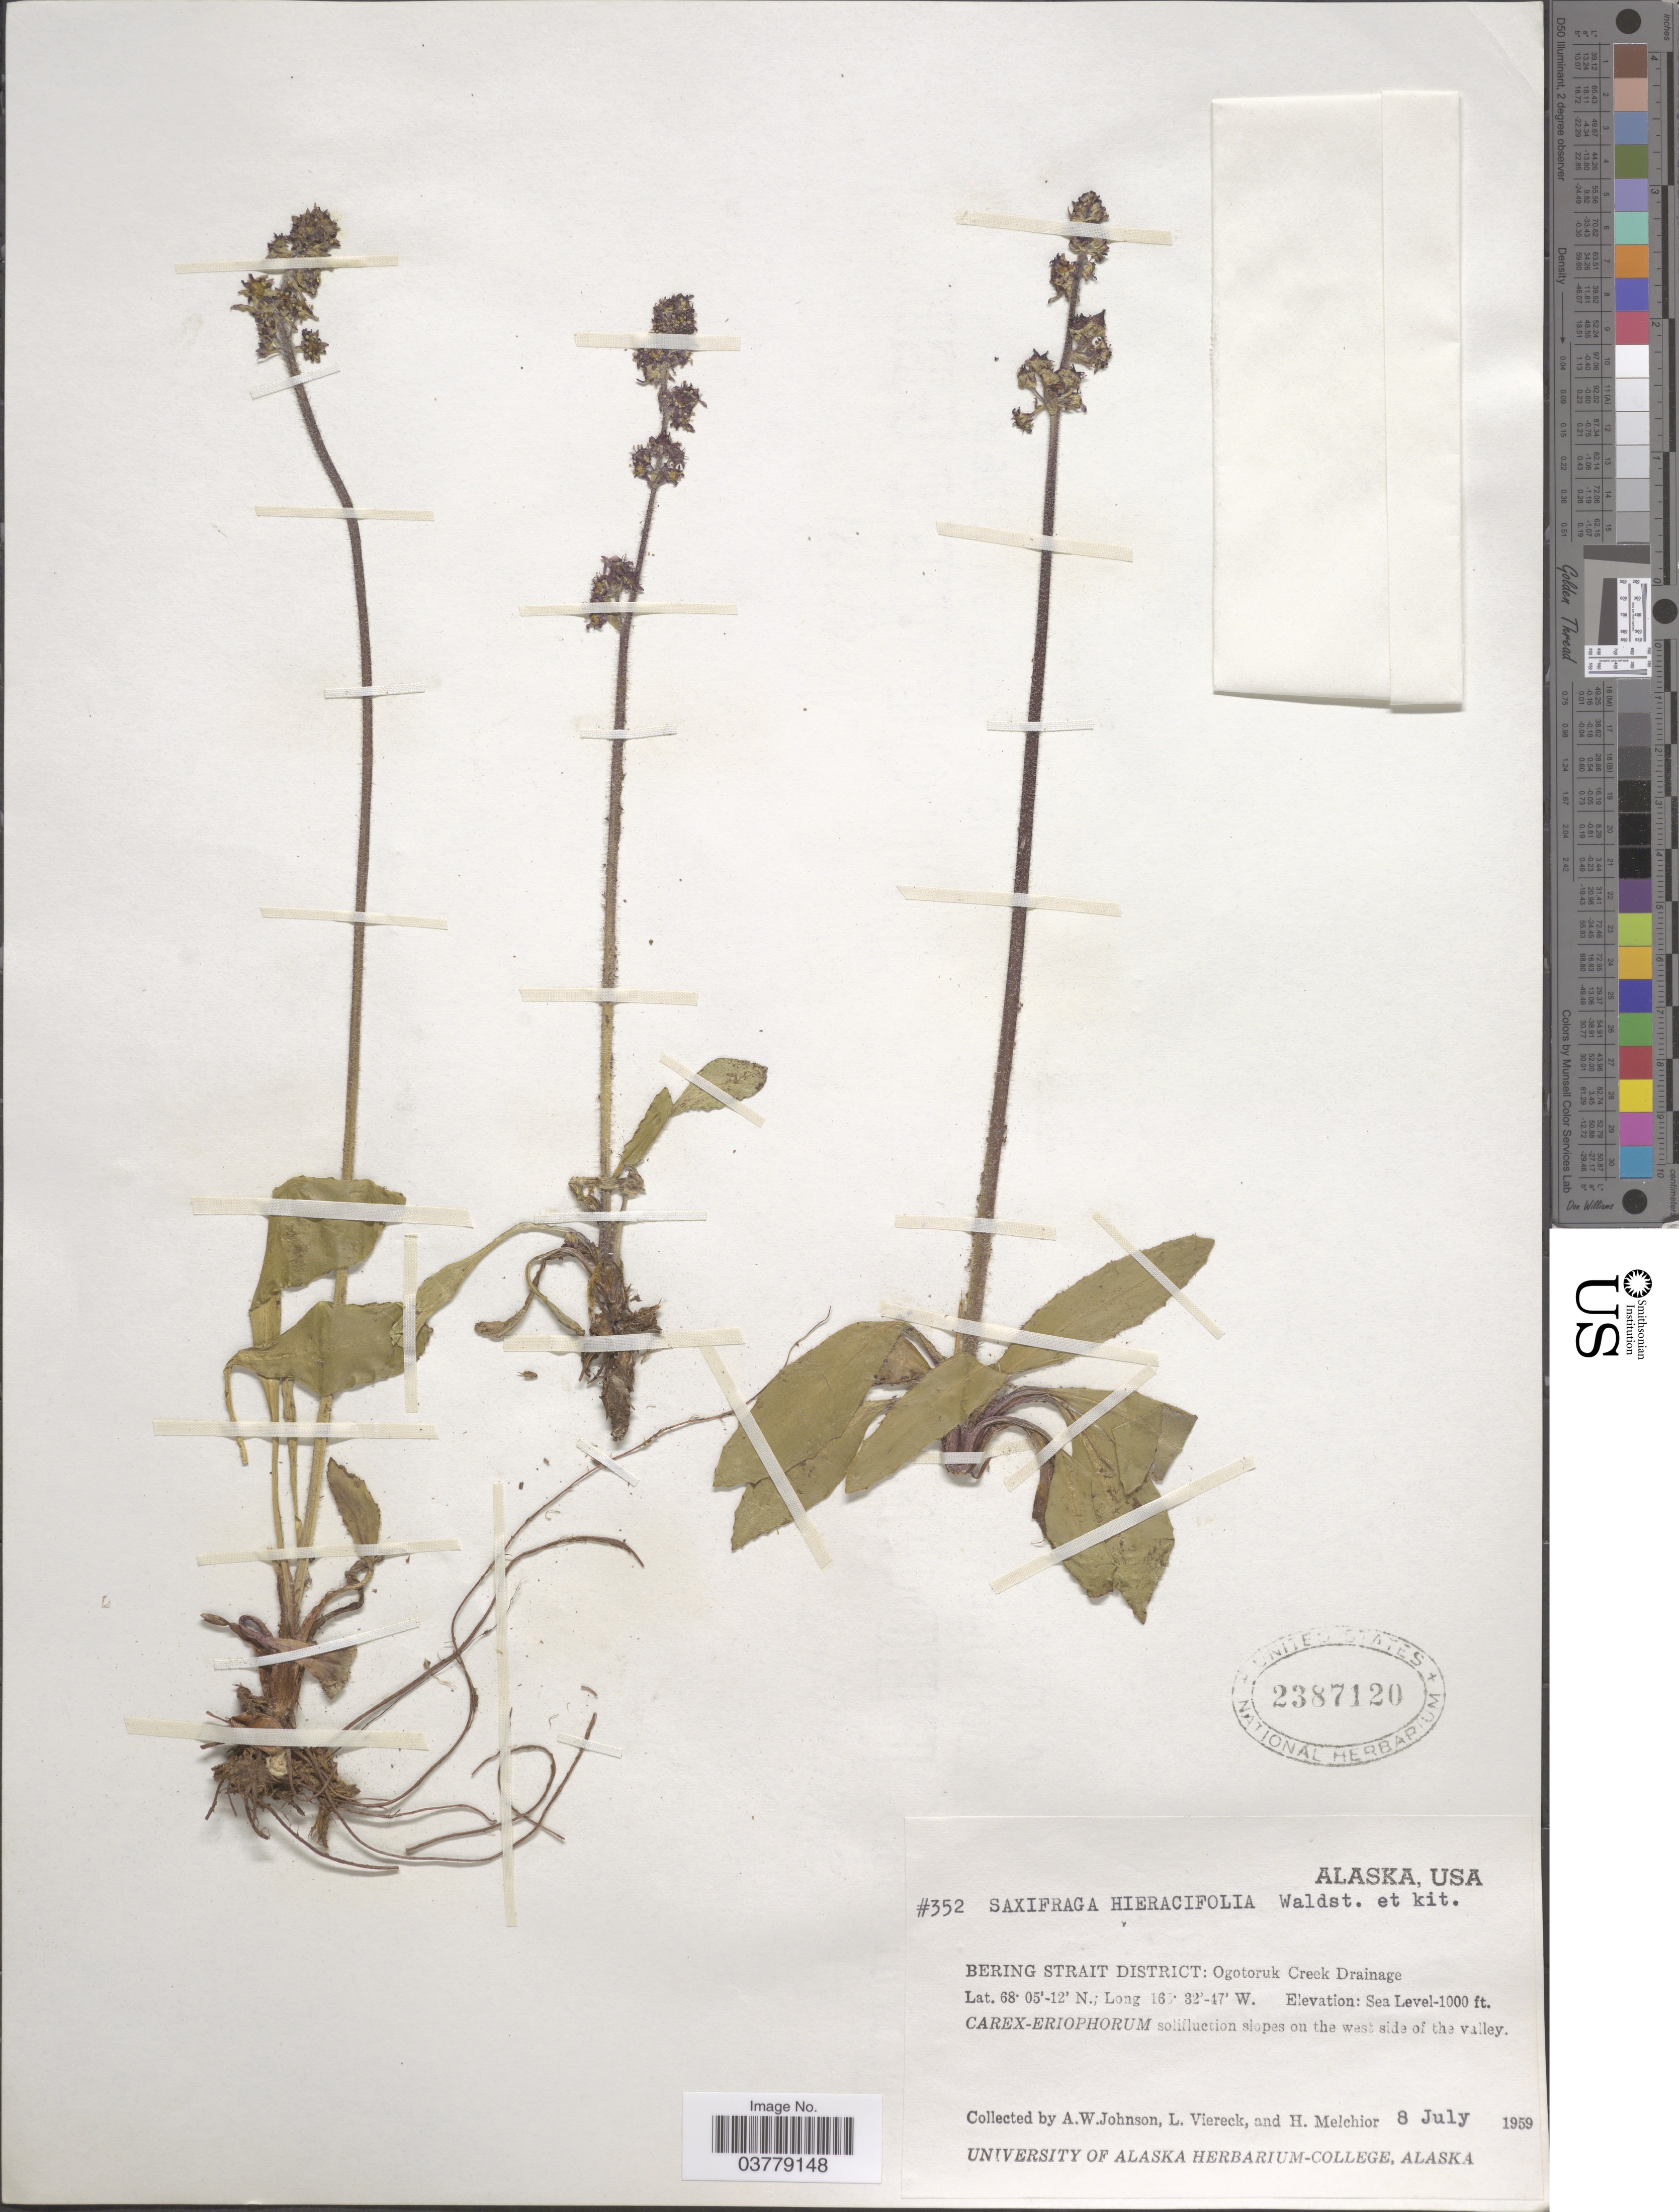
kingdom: Plantae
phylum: Tracheophyta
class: Magnoliopsida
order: Saxifragales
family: Saxifragaceae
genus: Micranthes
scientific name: Micranthes hieraciifolia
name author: (Waldst. & Kit. ex Willd.) Haw.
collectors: A. W. Johnson, L. Viereck & H. Melchior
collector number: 352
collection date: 1959-07-08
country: United States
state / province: Alaska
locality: Bering Strait District: Ogotoruk Creek Drainage. Carex-Eriophorum solifluction slopes on the west side of the valley.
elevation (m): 305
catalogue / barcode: US 2387120